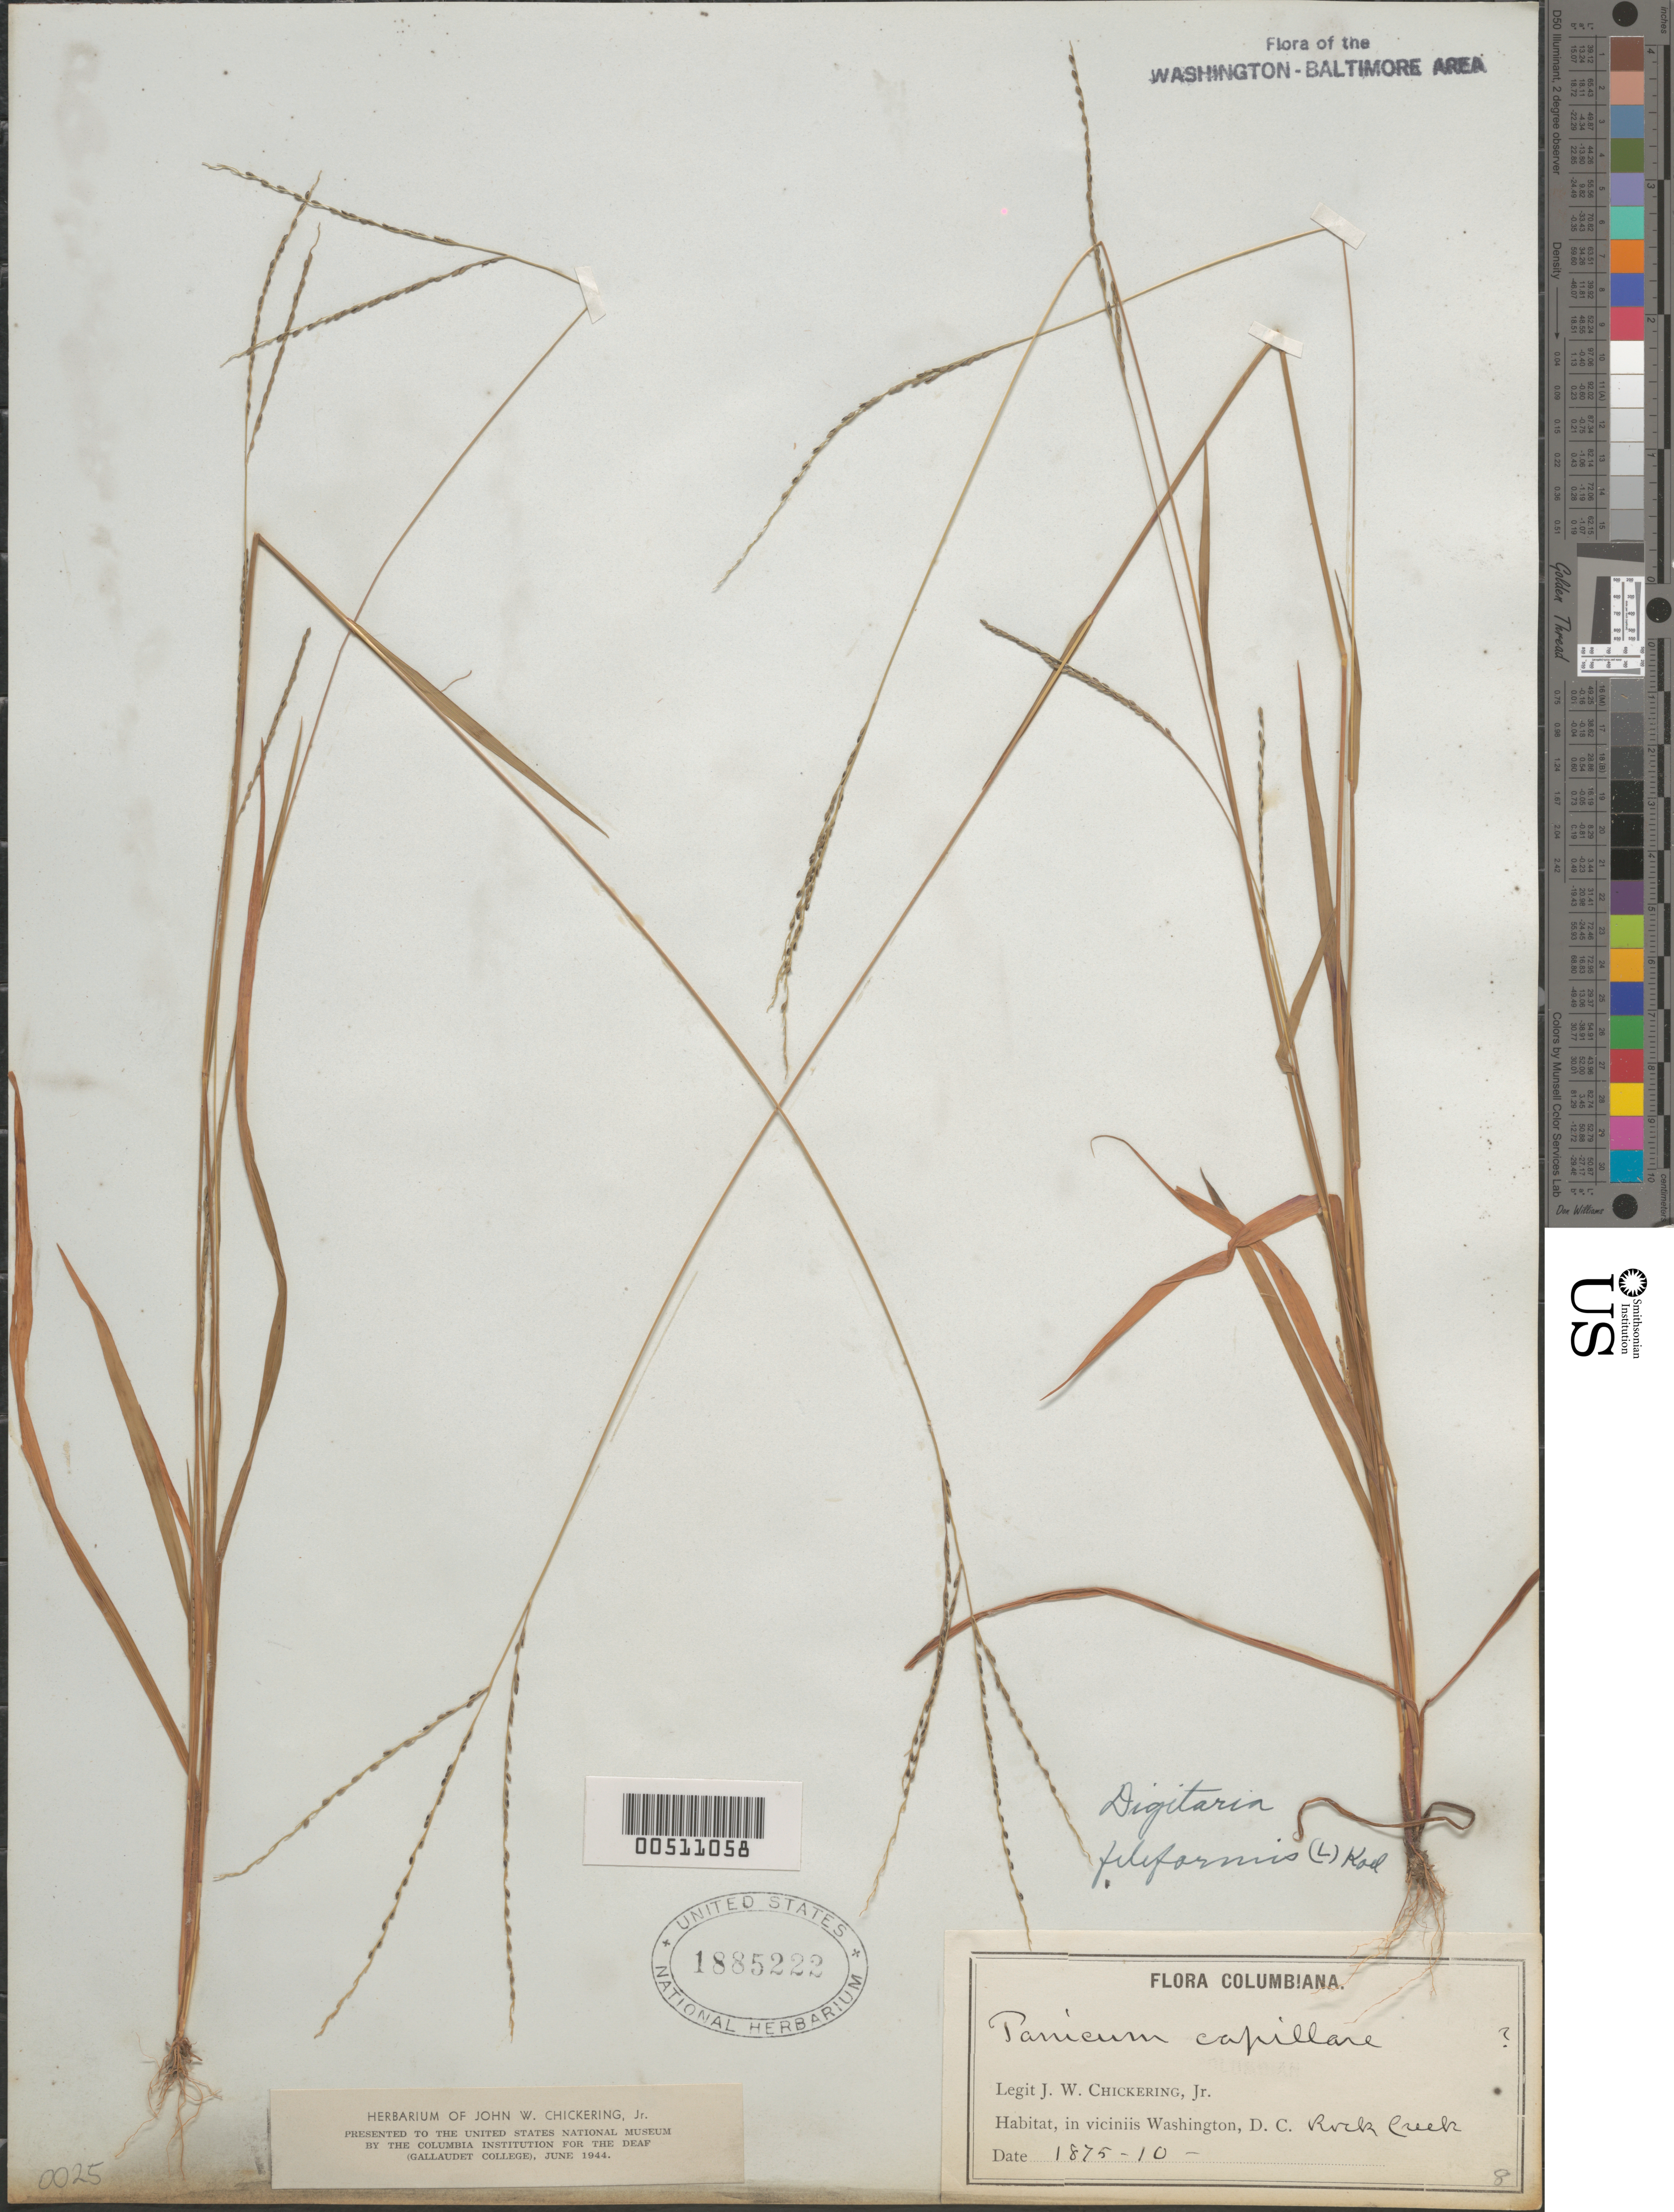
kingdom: Plantae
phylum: Tracheophyta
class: Liliopsida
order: Poales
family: Poaceae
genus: Digitaria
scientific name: Digitaria filiformis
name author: (L.) Koeler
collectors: J. W. Chickering Jr.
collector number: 8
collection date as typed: Oct 1875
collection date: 1875-10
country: United States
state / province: District of Columbia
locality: Rock Creek, Washington DC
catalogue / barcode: US 1885222